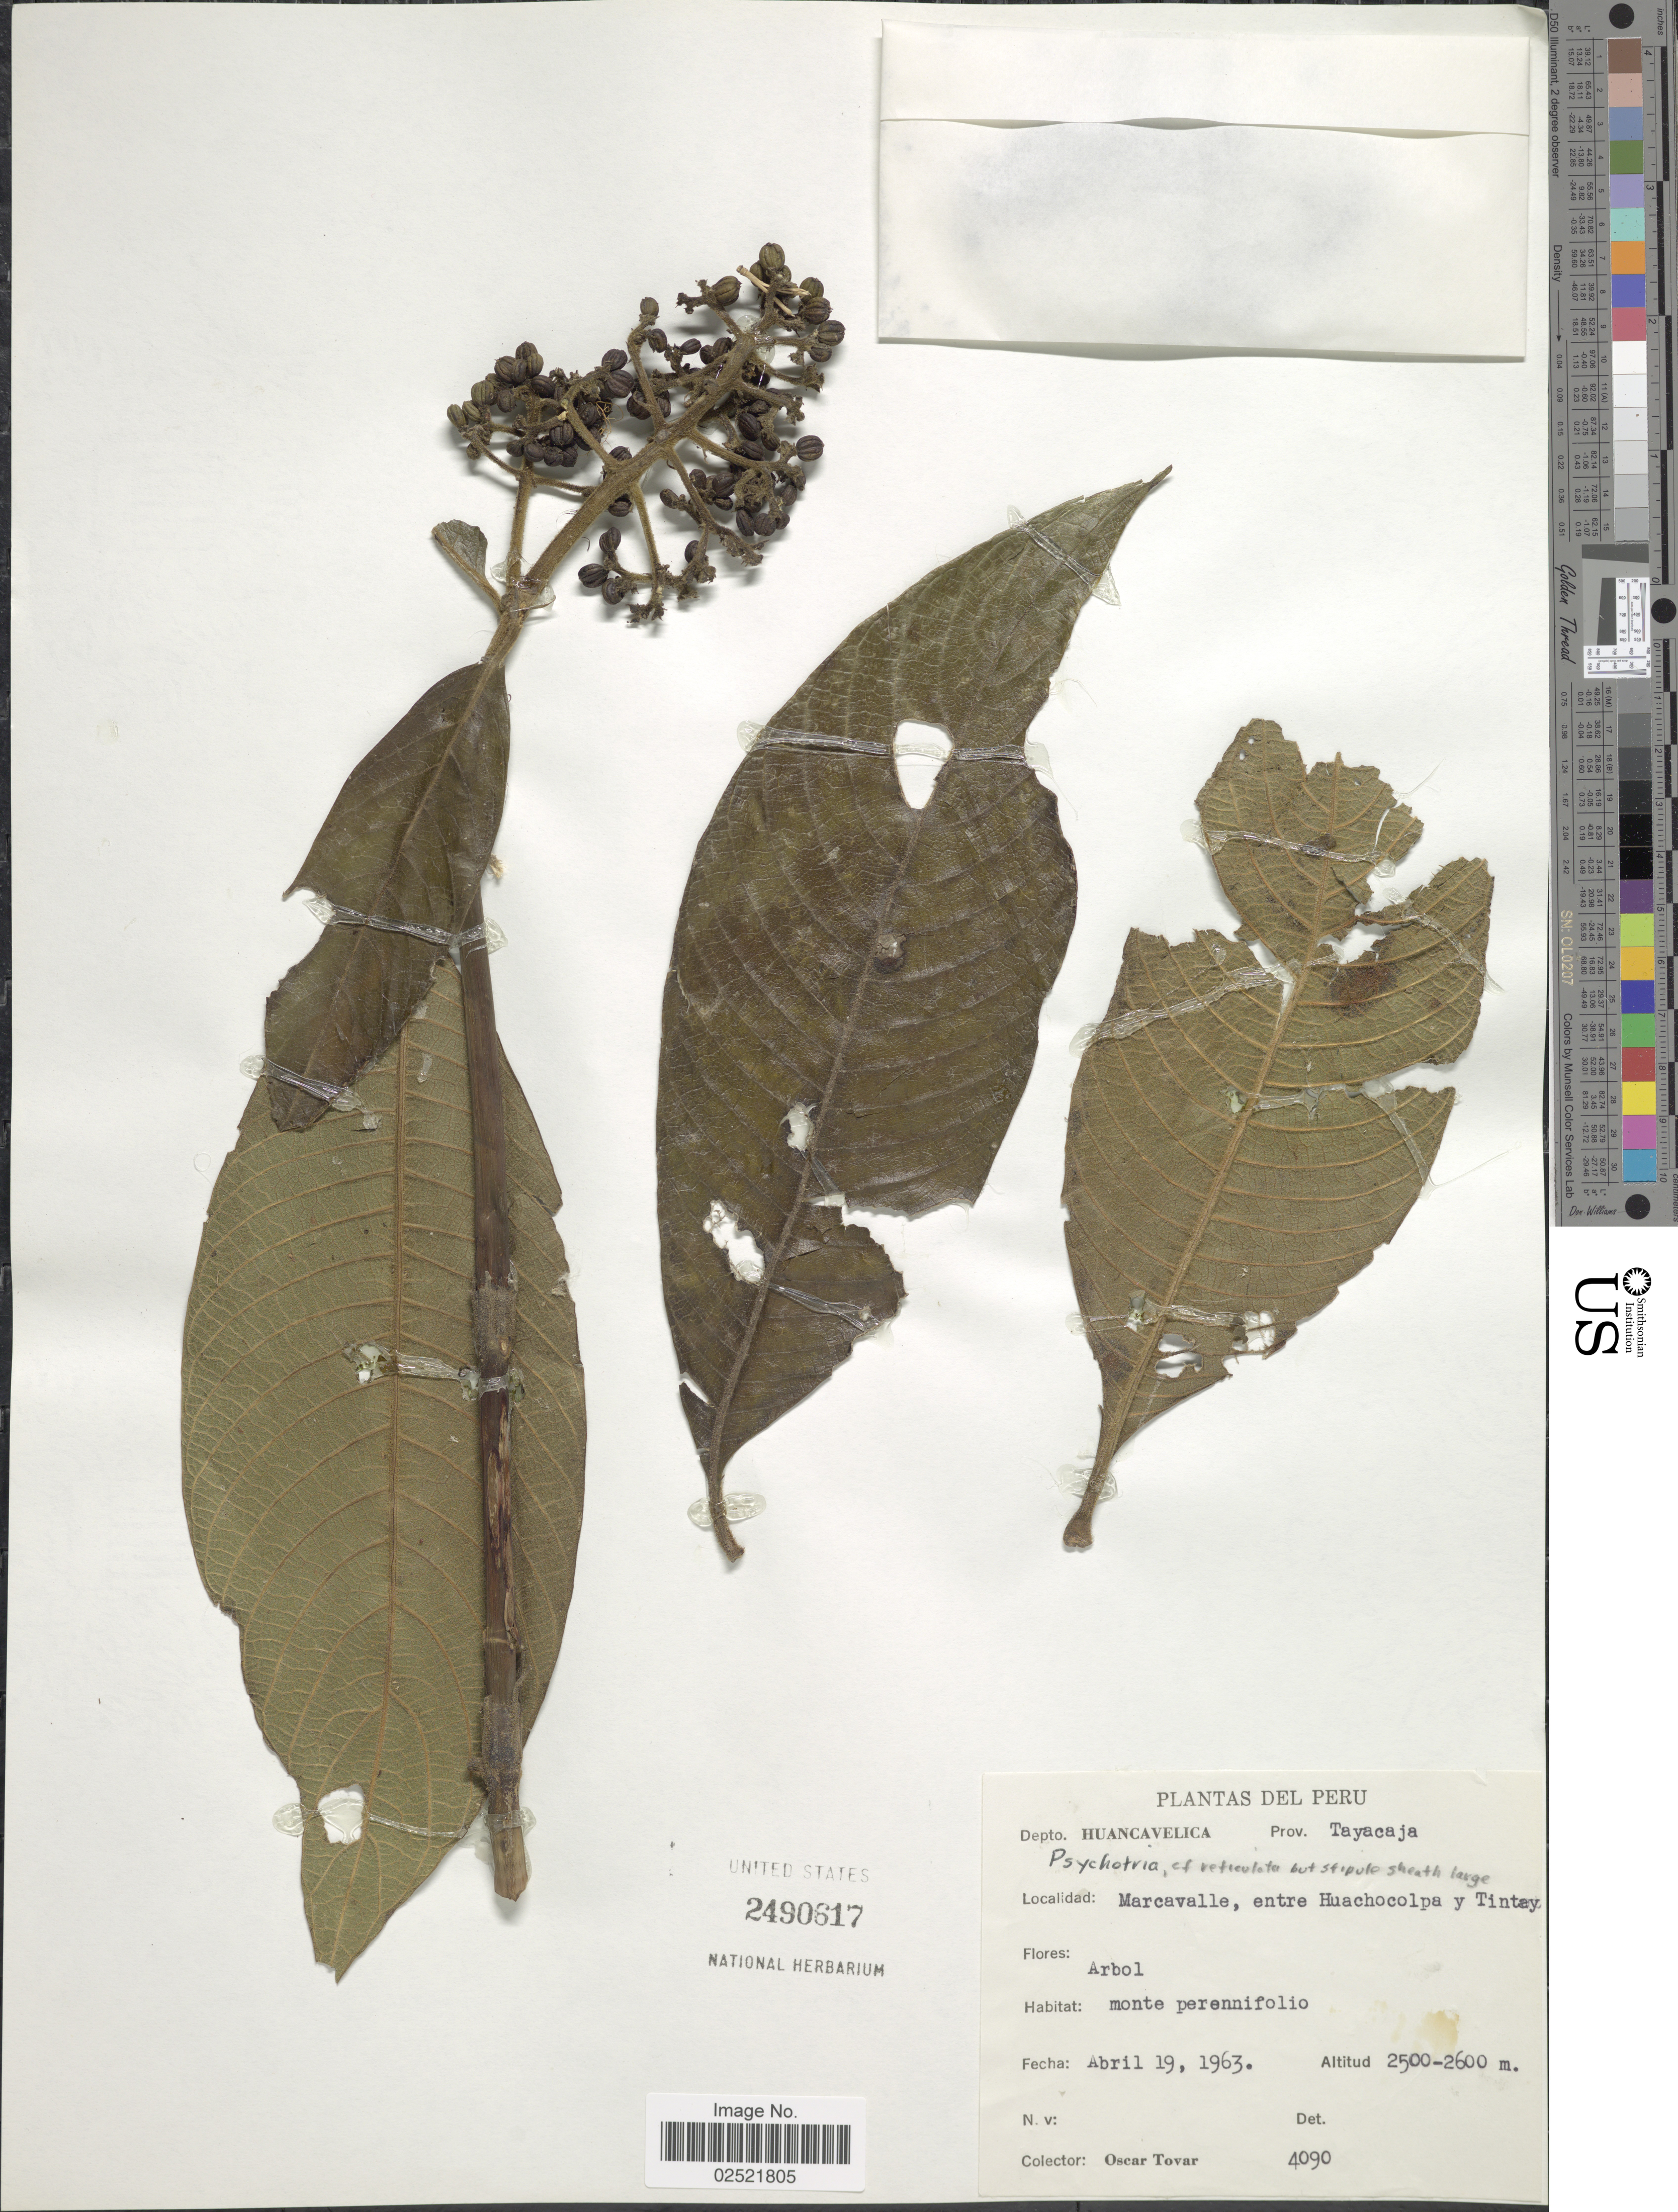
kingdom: Plantae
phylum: Tracheophyta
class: Magnoliopsida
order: Gentianales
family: Rubiaceae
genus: Psychotria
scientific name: Psychotria reticulata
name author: Ruiz & Pav.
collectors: Ó. Tovar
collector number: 4090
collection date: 1963-04-19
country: Peru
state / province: Huancavelica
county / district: Tayacaja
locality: Prov. Tayacaja, Marcavalle, entre Huachocolpa y Tintay.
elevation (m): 2500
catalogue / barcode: US 2490617